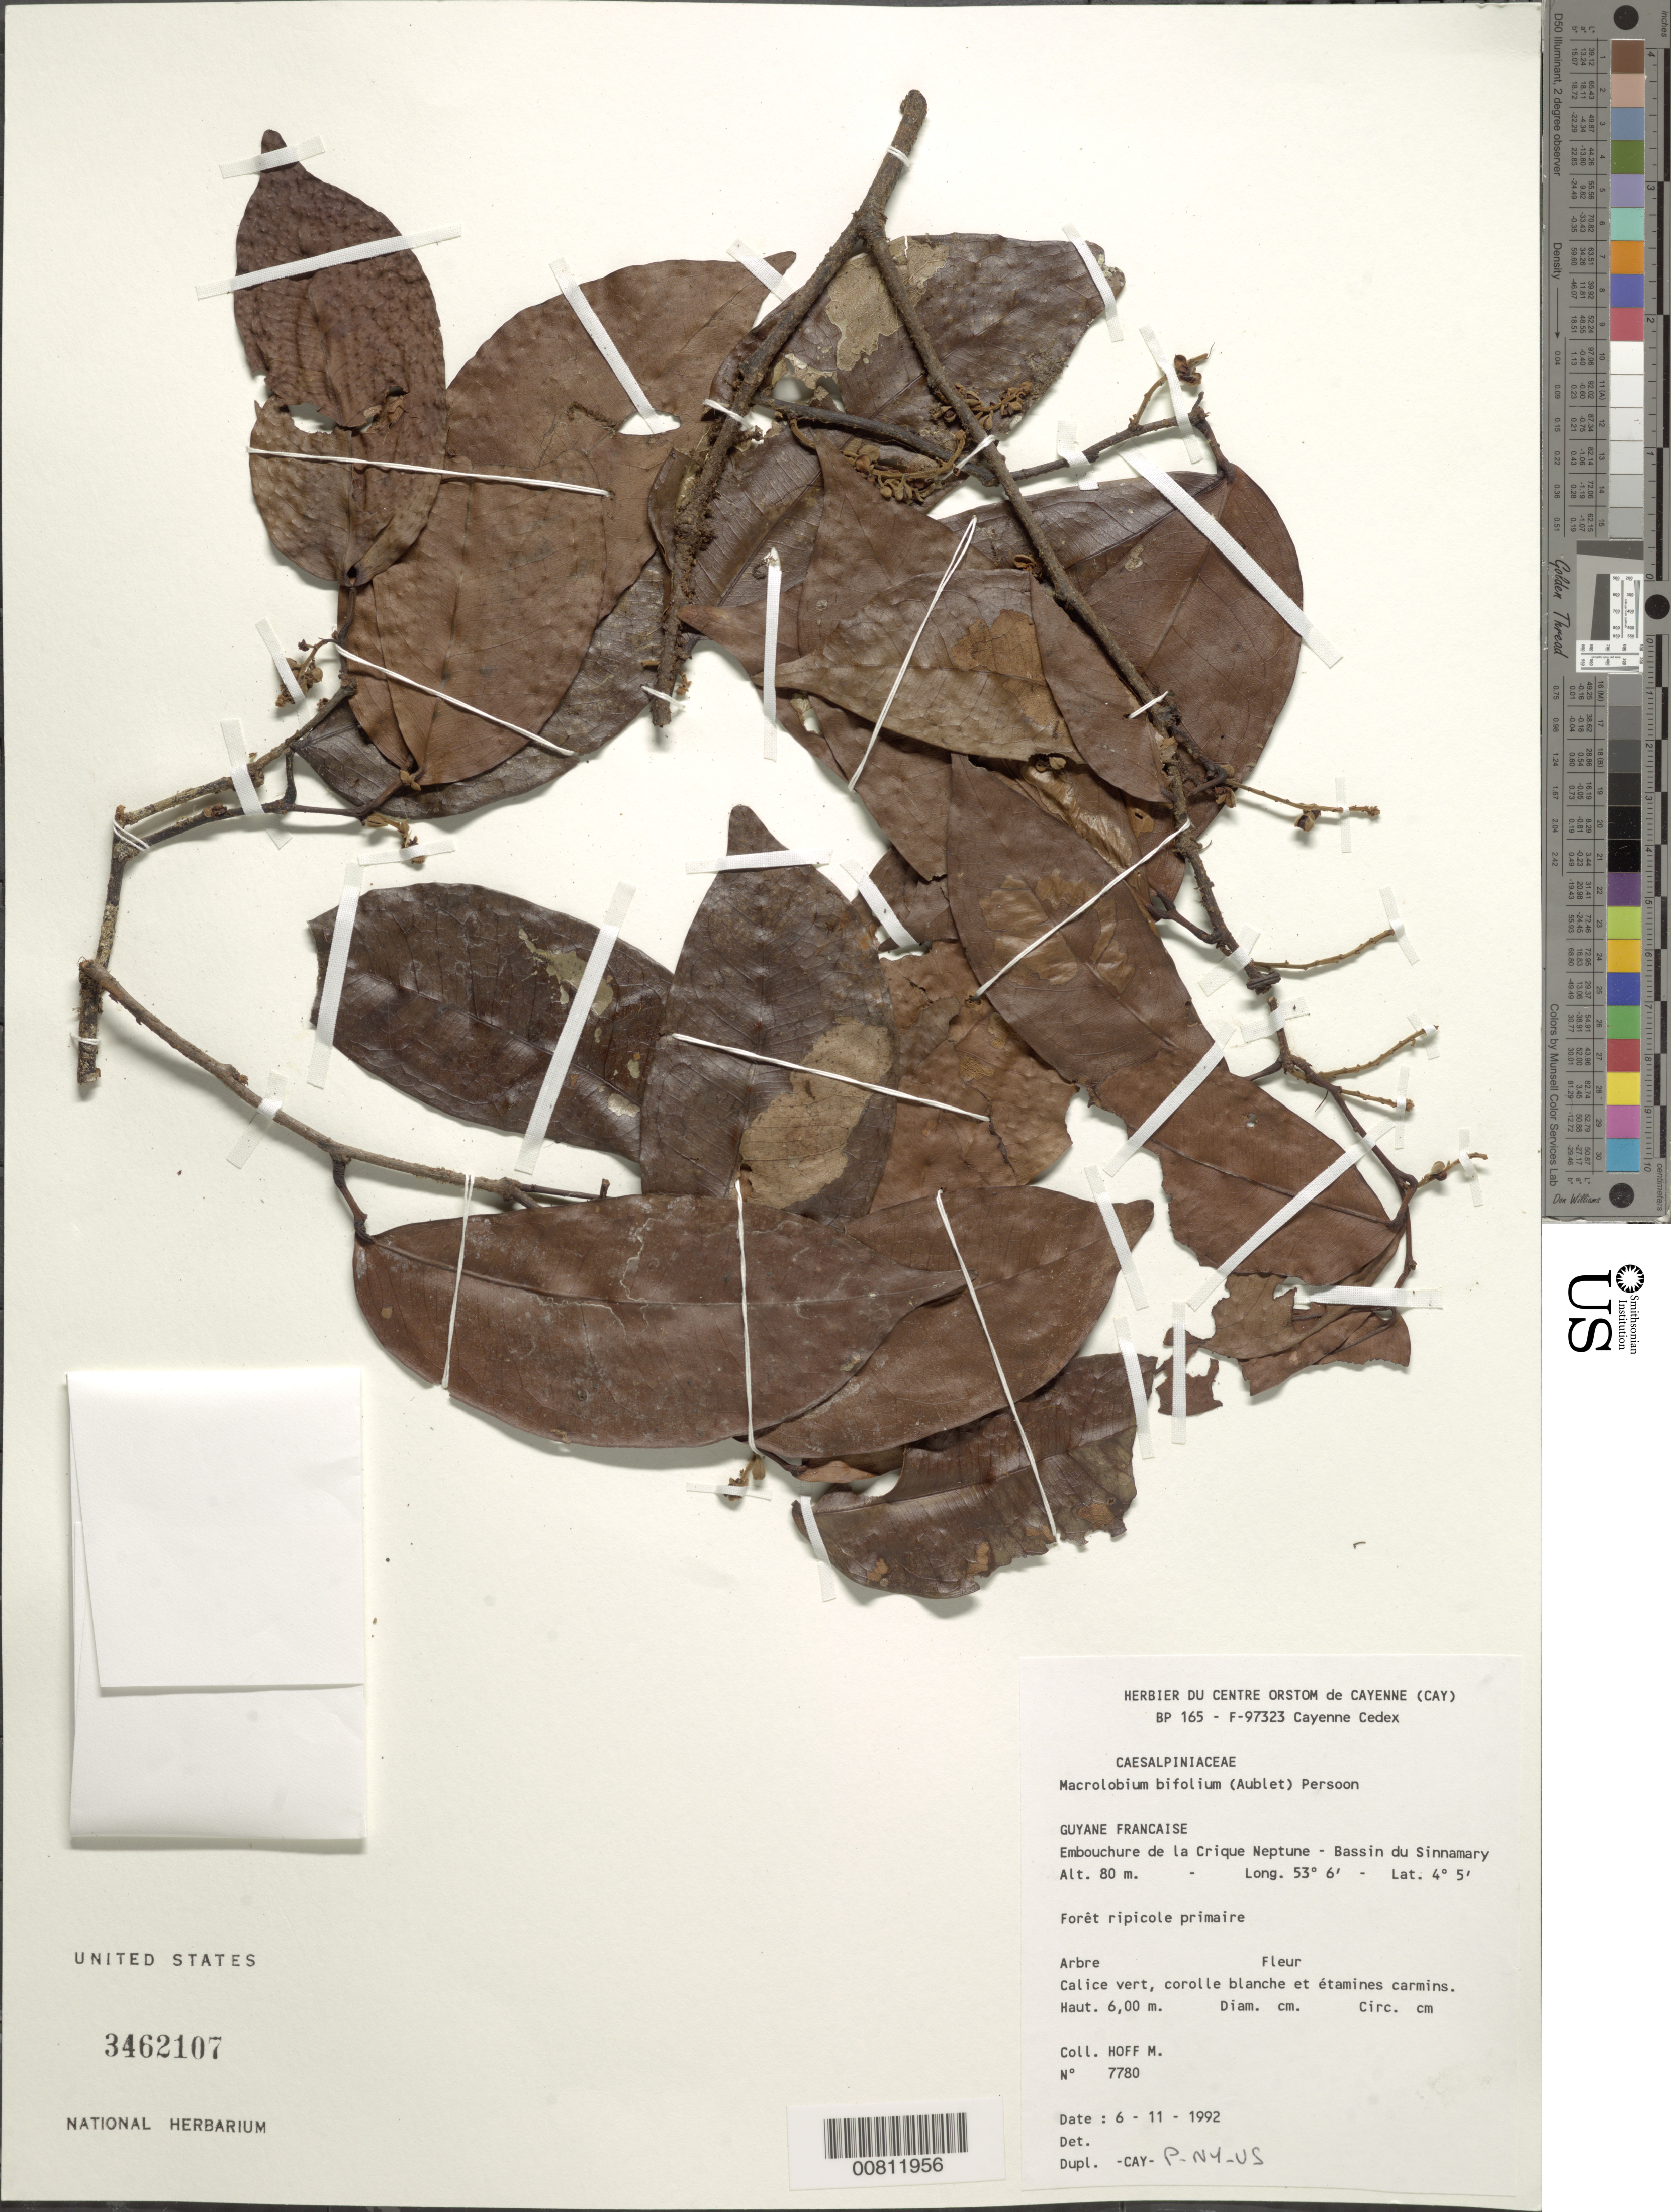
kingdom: Plantae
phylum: Tracheophyta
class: Magnoliopsida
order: Fabales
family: Fabaceae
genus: Macrolobium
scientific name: Macrolobium bifolium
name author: (Aubl.) Pers.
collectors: M. Hoff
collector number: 7780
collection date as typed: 6-Nov-92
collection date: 1992-11-06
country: French Guiana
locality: Crique Neptune, embouchure, Bassin du Sinnamary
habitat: Forêt ripicole primaire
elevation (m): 80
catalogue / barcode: US 3462107